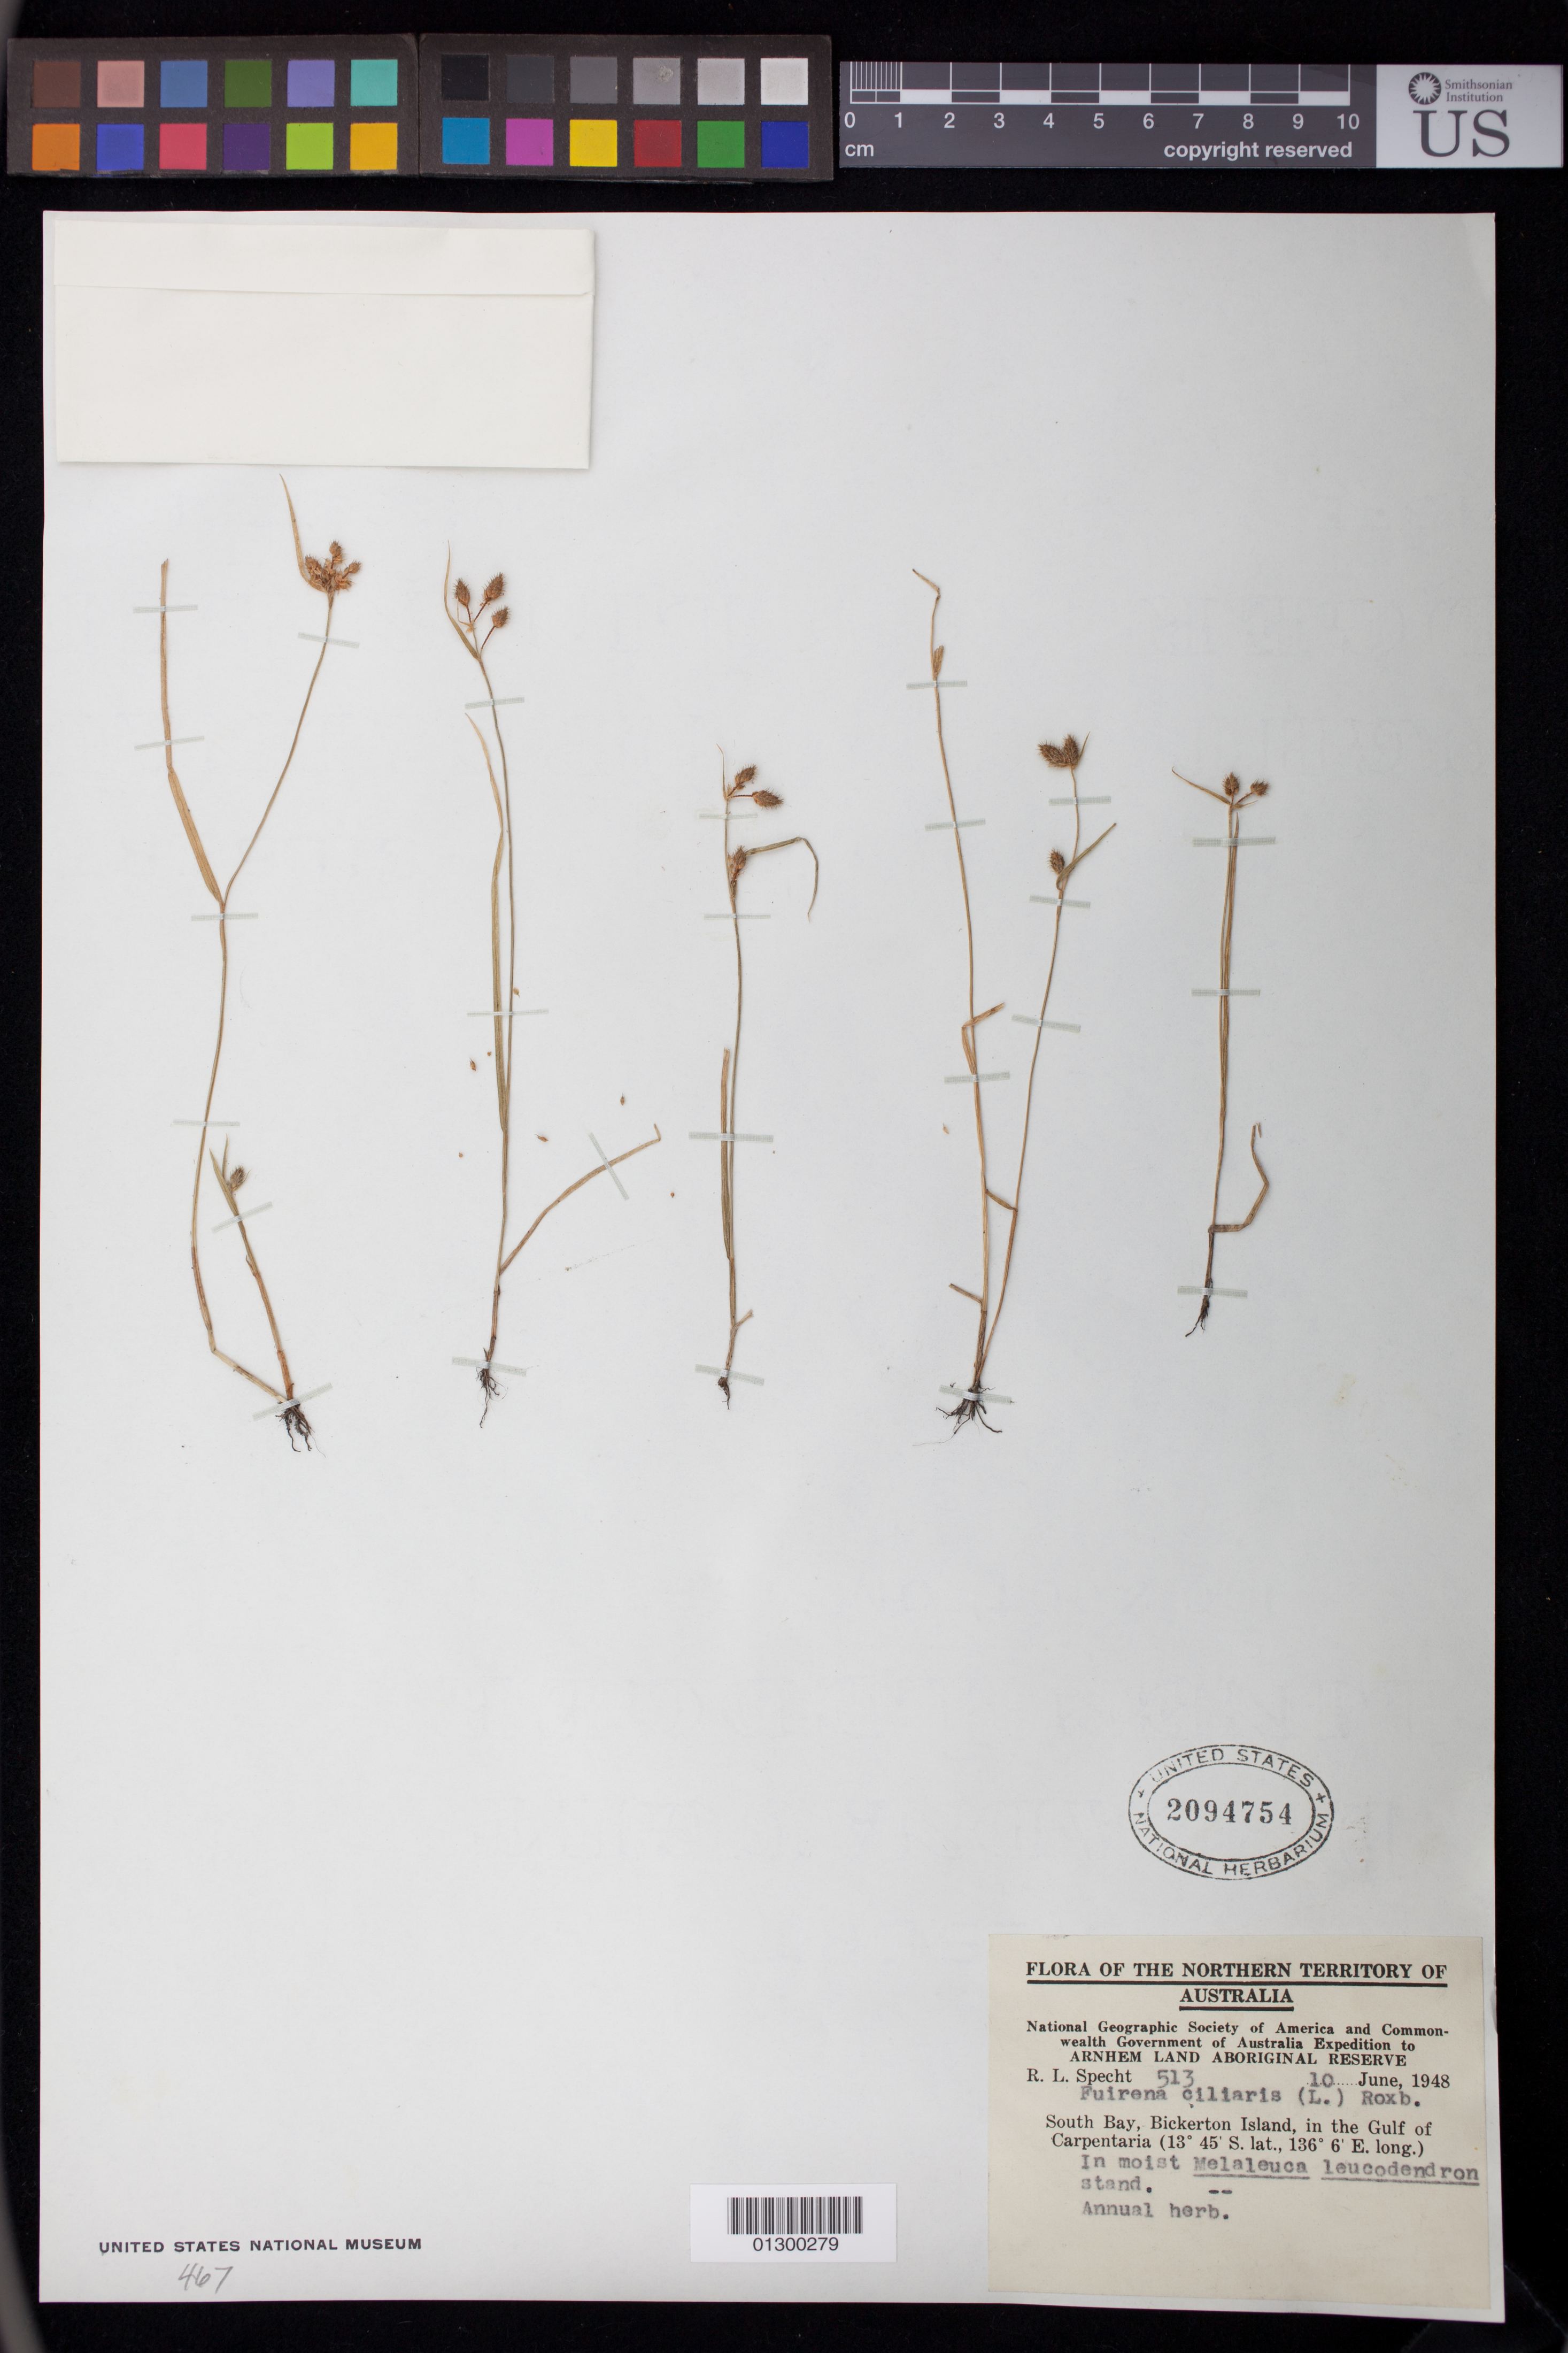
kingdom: Plantae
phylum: Tracheophyta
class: Liliopsida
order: Poales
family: Cyperaceae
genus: Fuirena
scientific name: Fuirena ciliaris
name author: (L.) Roxb.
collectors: R. L. Specht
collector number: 513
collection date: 1948-06-10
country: Australia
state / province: Northern Territory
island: Bickerton Island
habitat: In moist Melaleuca leucodendron stand.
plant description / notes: Annual herb.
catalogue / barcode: US 2094754